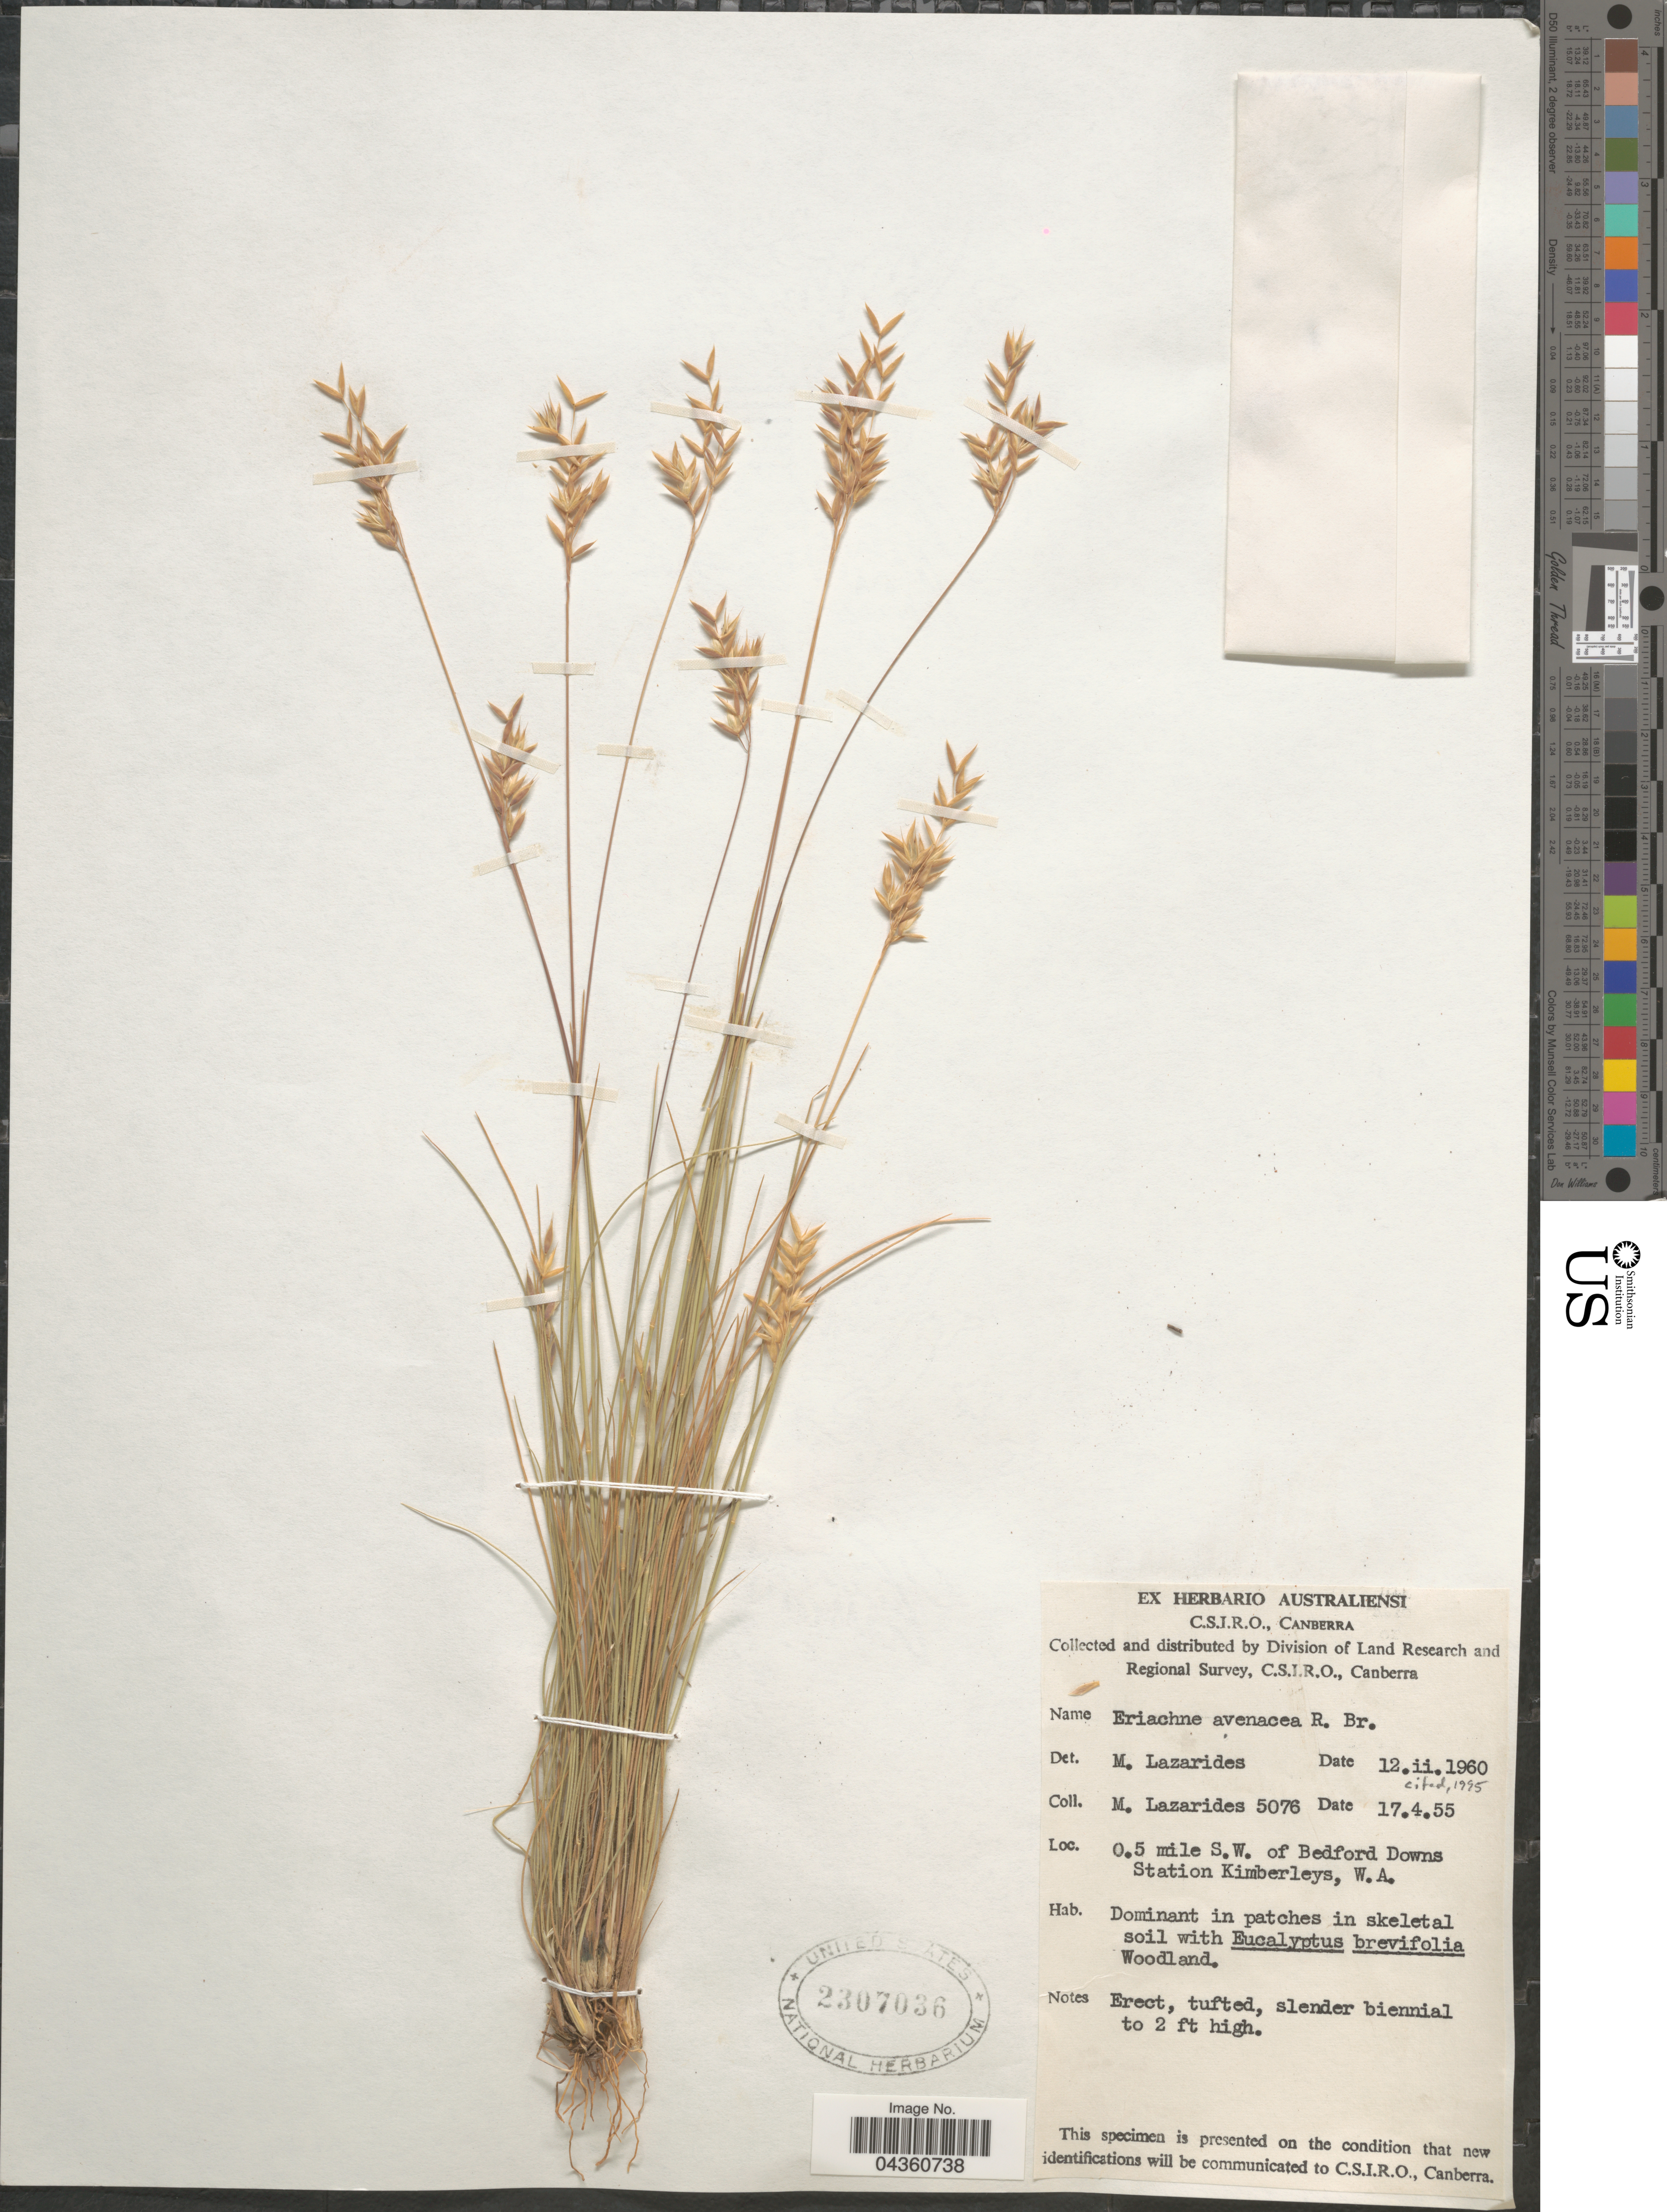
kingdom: Plantae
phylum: Tracheophyta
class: Liliopsida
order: Poales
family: Poaceae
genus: Eriachne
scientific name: Eriachne avenacea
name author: R. Br.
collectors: M. Lazarides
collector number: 5076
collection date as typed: Transcribed d/m/y: 17/4/55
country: Australia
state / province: Western Australia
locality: Division of Land Research and Regional Survey. 0.5 mile S.W. of Bedford Downs Station Kimberleys.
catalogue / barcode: US 2307036